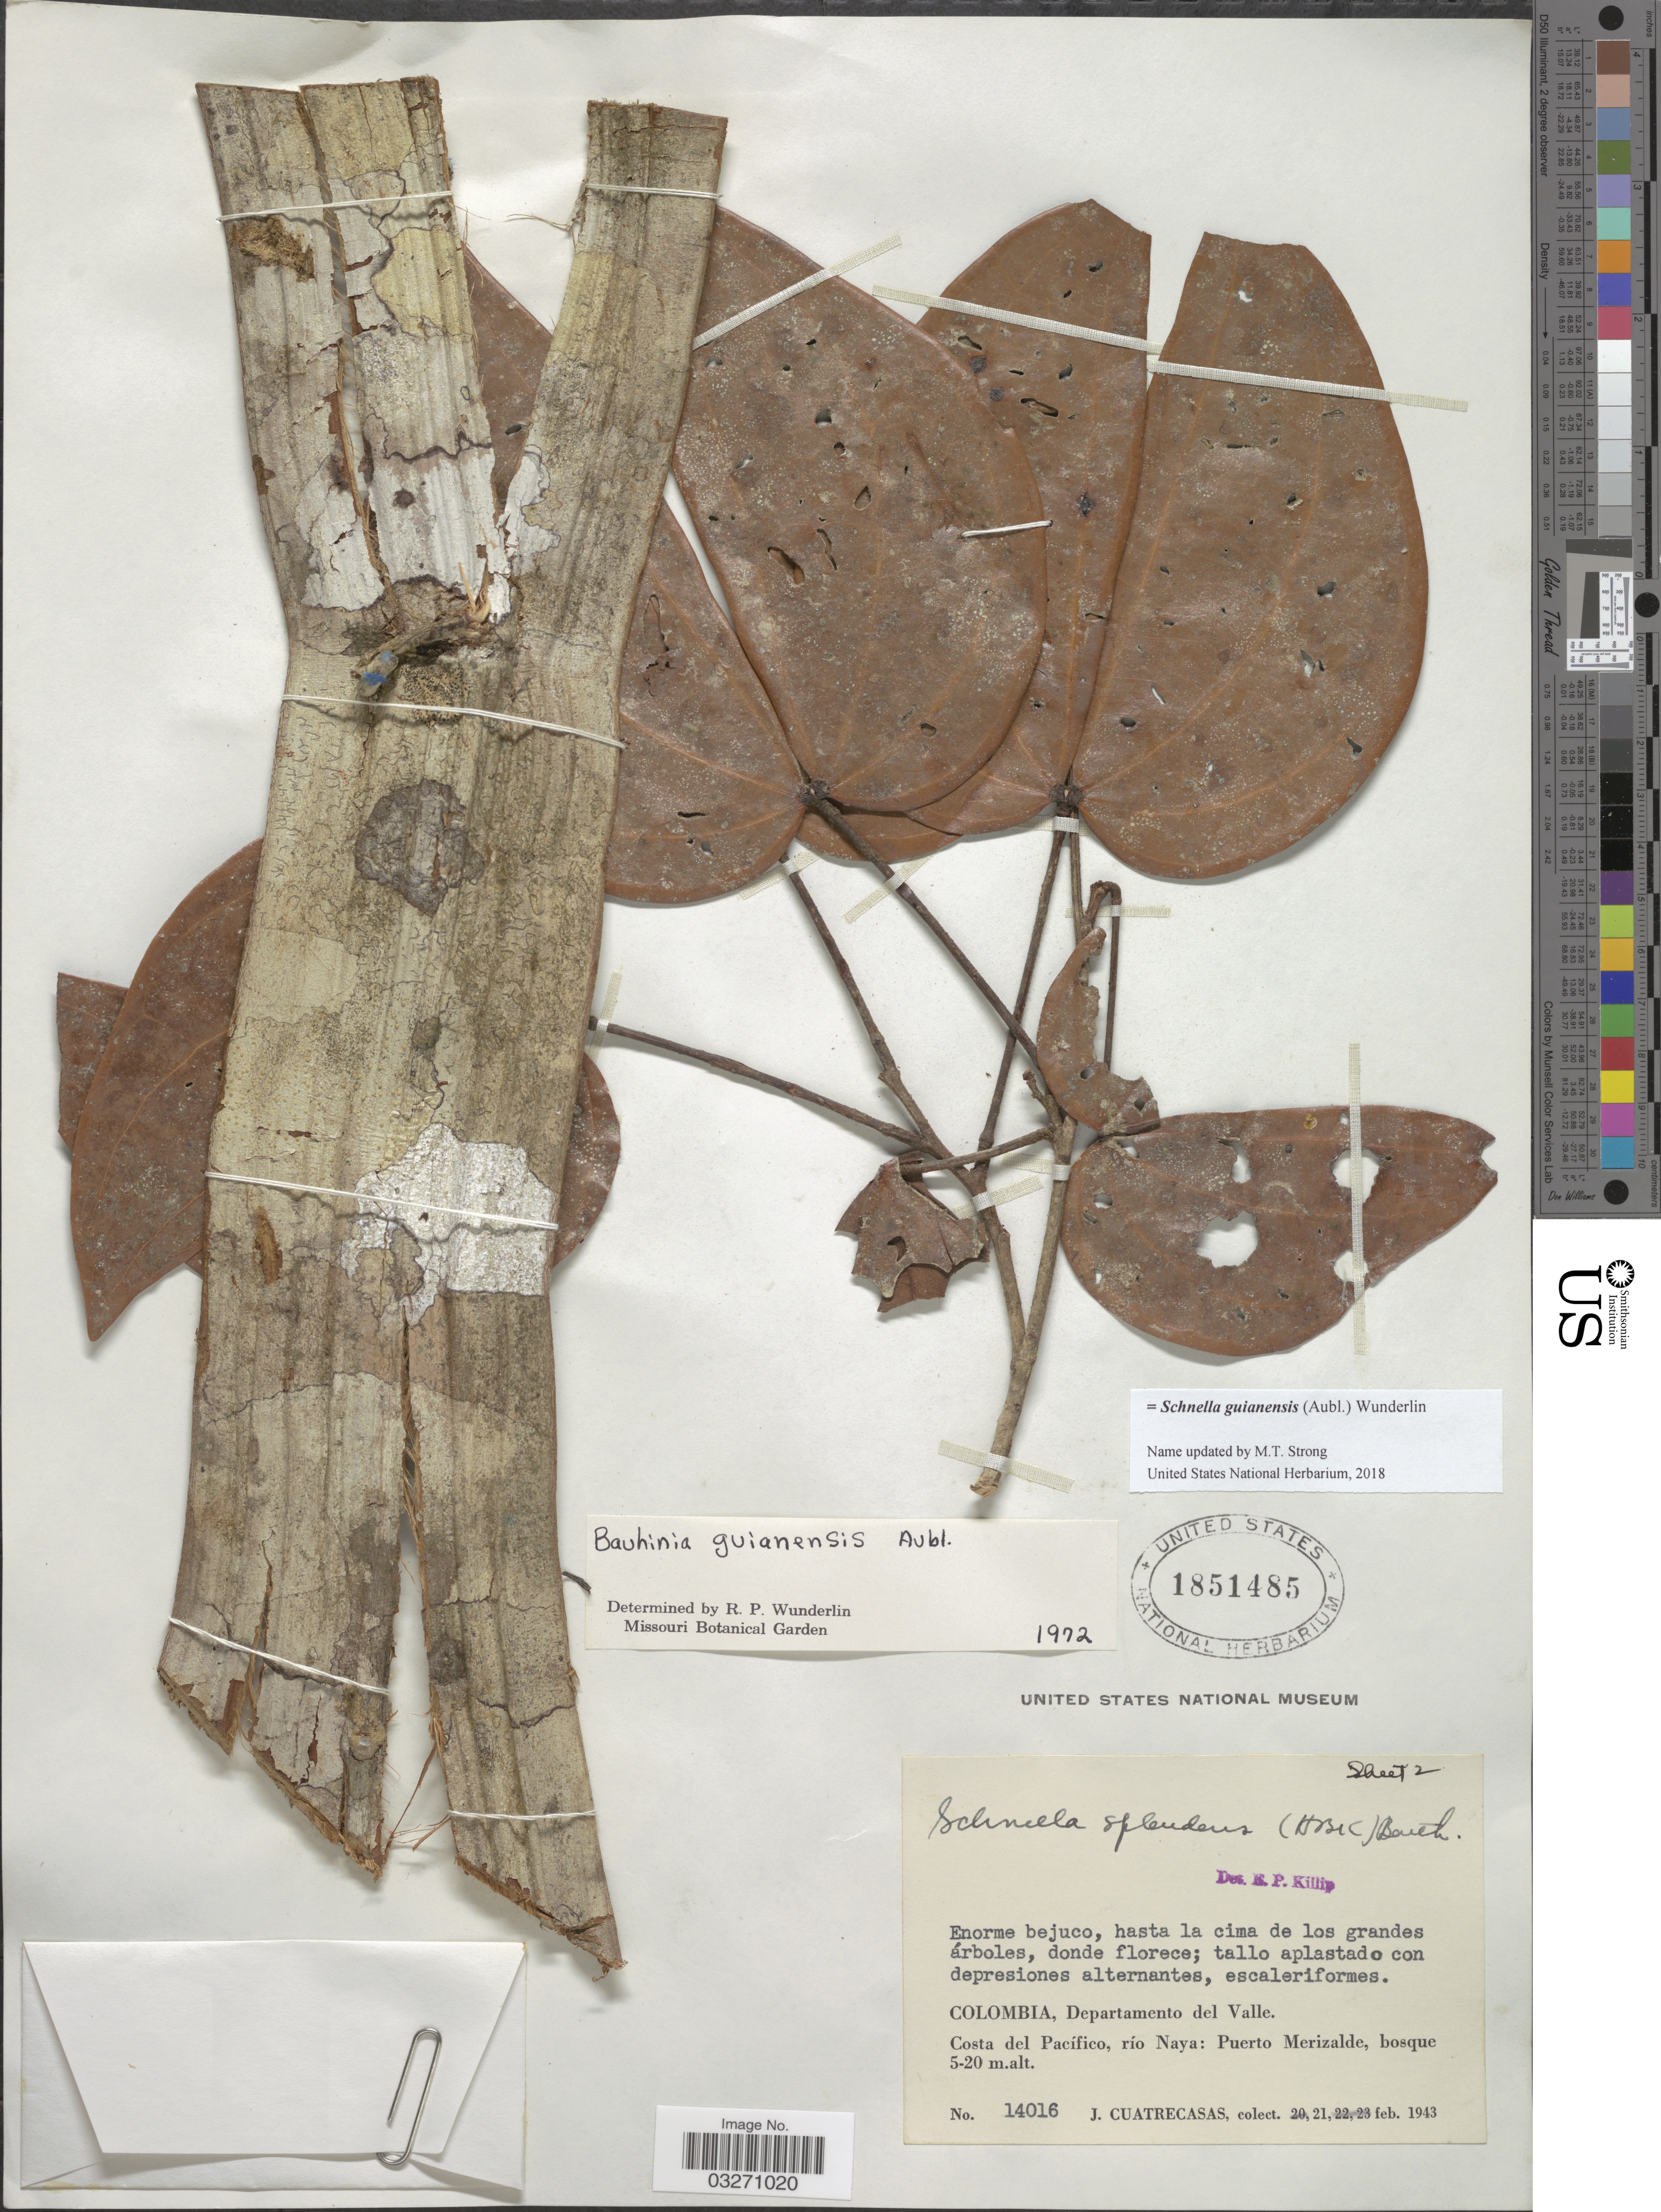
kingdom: Plantae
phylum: Tracheophyta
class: Magnoliopsida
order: Fabales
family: Fabaceae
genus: Schnella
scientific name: Schnella guianensis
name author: (Aubl.) Wunderlin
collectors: J. Cuatrecasas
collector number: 14016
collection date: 1943-02-21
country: Colombia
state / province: Valle del Cauca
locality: Departamento del Valle. Costa del Pacífico, río Naya: Puerto Merizalde.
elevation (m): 5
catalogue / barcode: US 1851485